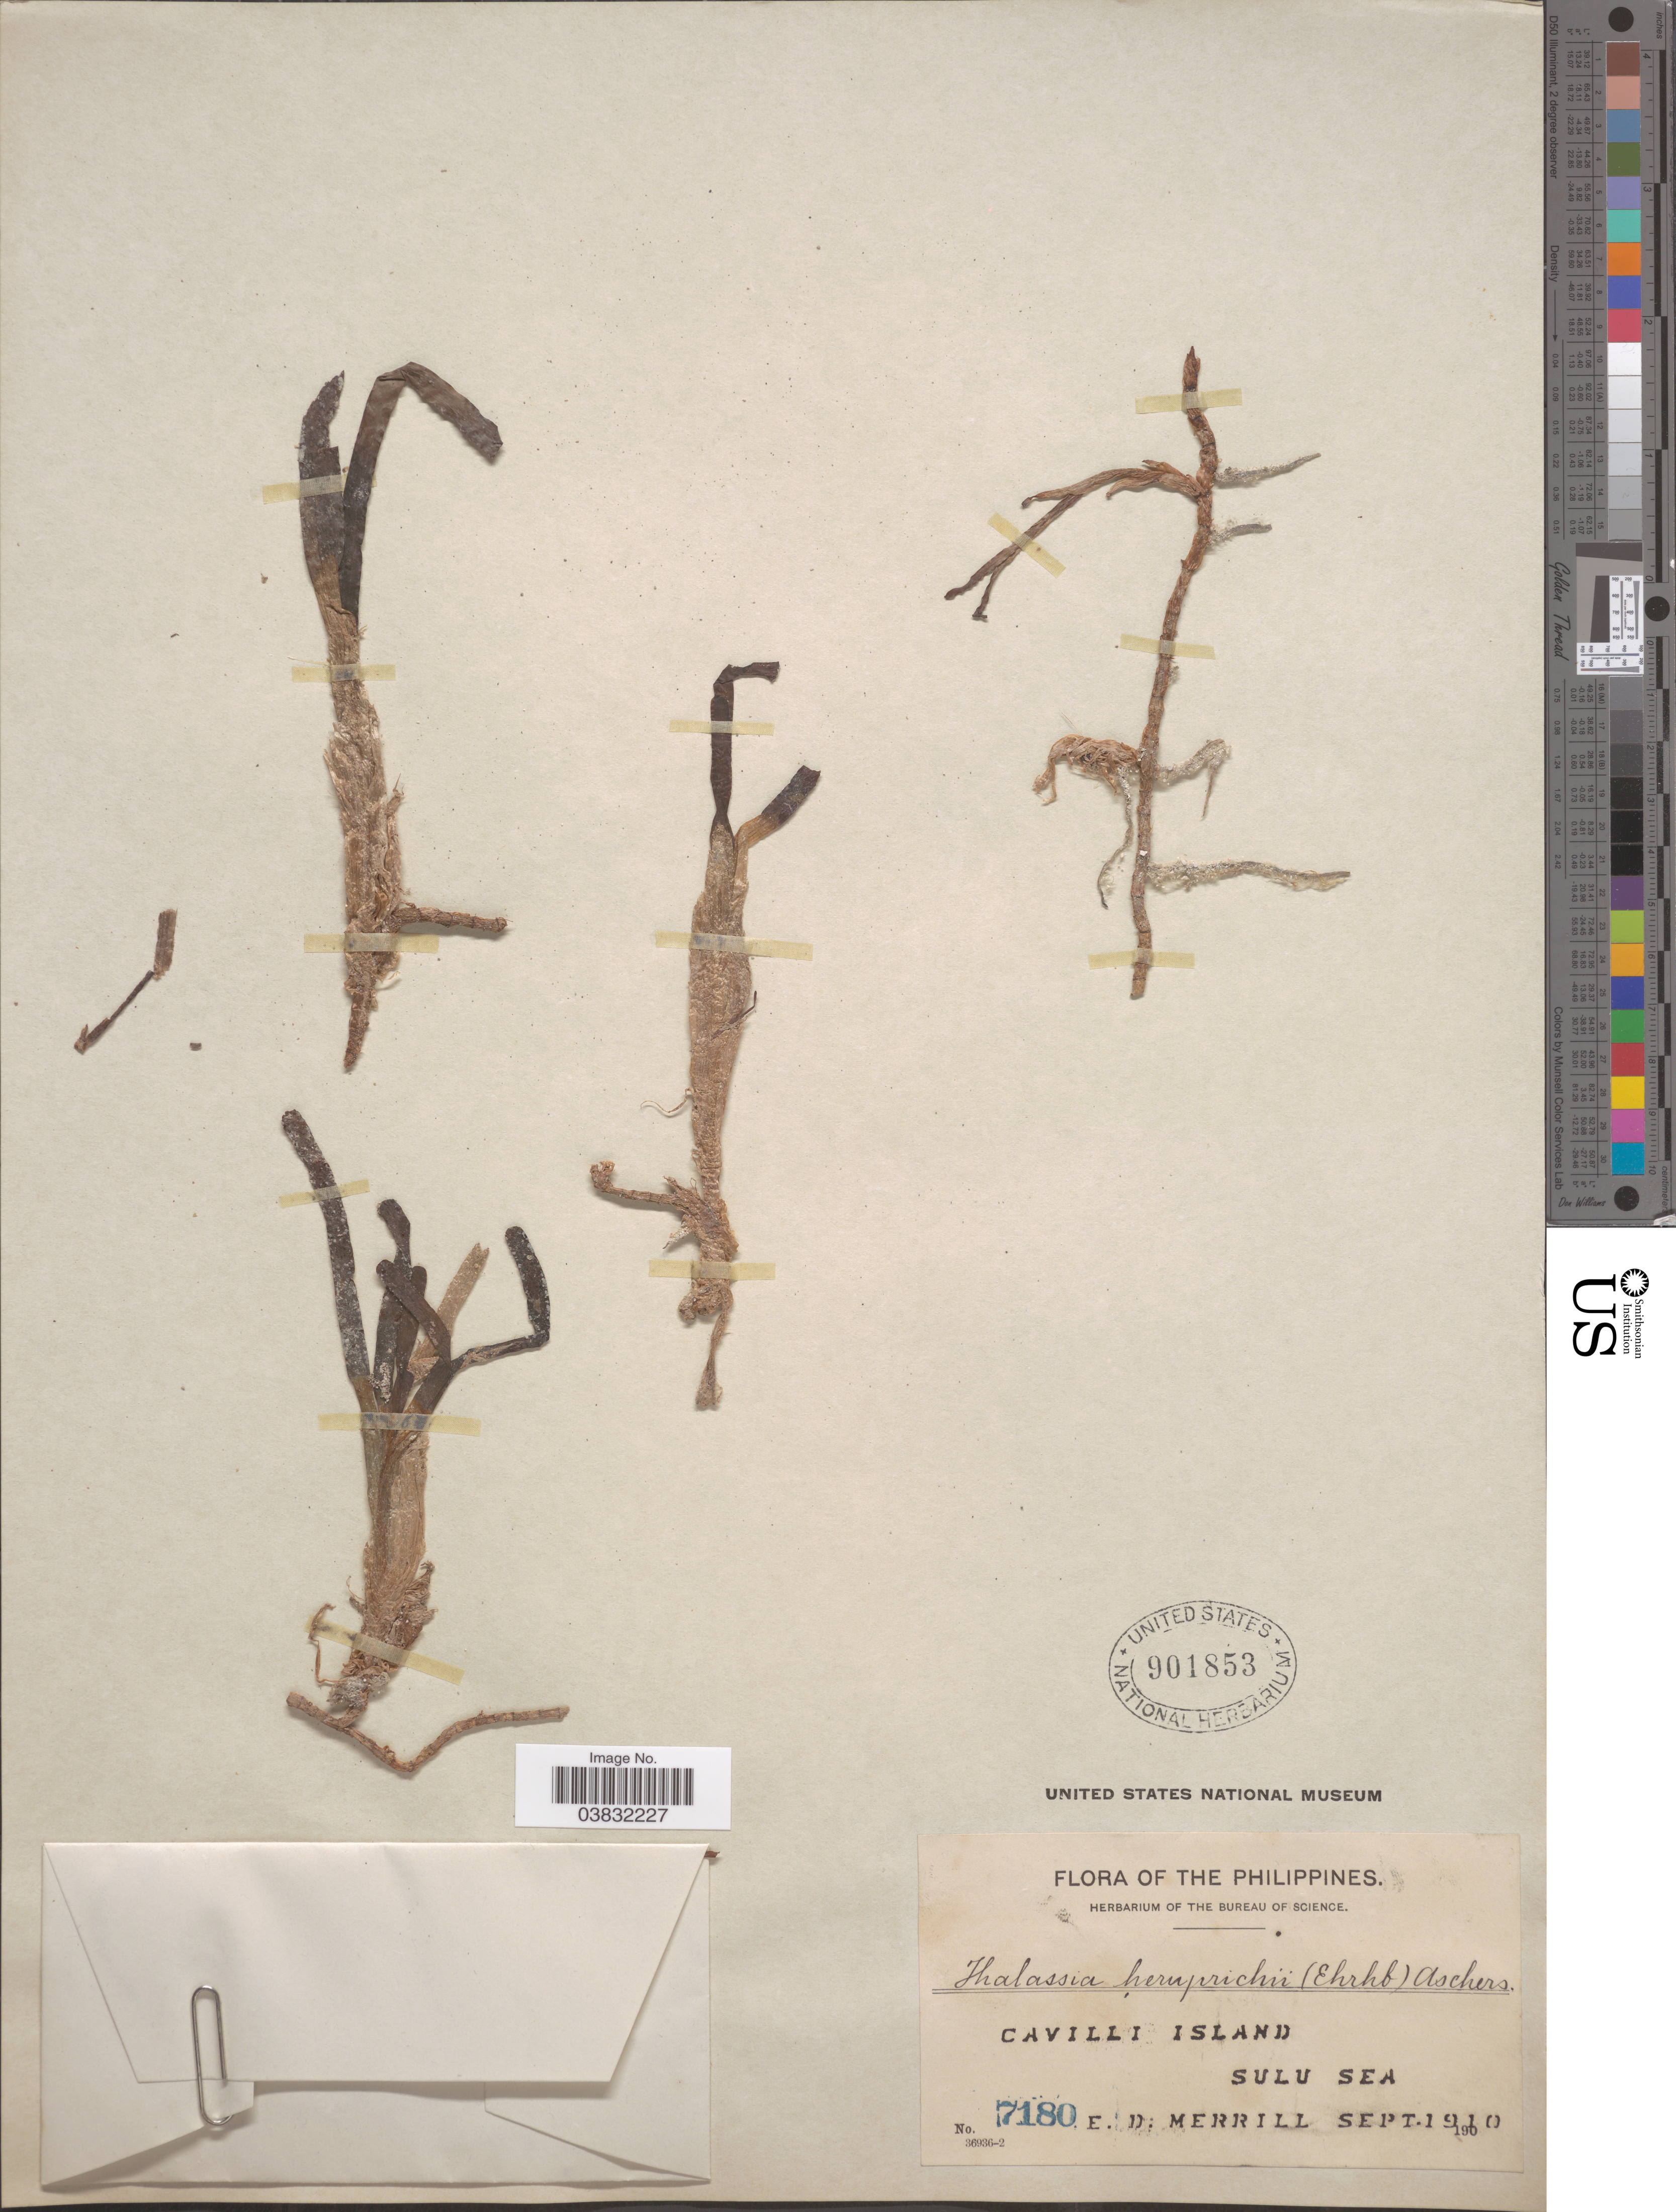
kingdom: Plantae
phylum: Tracheophyta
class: Liliopsida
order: Alismatales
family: Hydrocharitaceae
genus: Thalassia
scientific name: Thalassia hemprichii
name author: Asch.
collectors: E. D. Merrill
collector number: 7180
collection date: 1910-09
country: Philippines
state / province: Muslim Mindanao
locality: Cavilli Island. Sulu Sea.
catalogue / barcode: US 901853